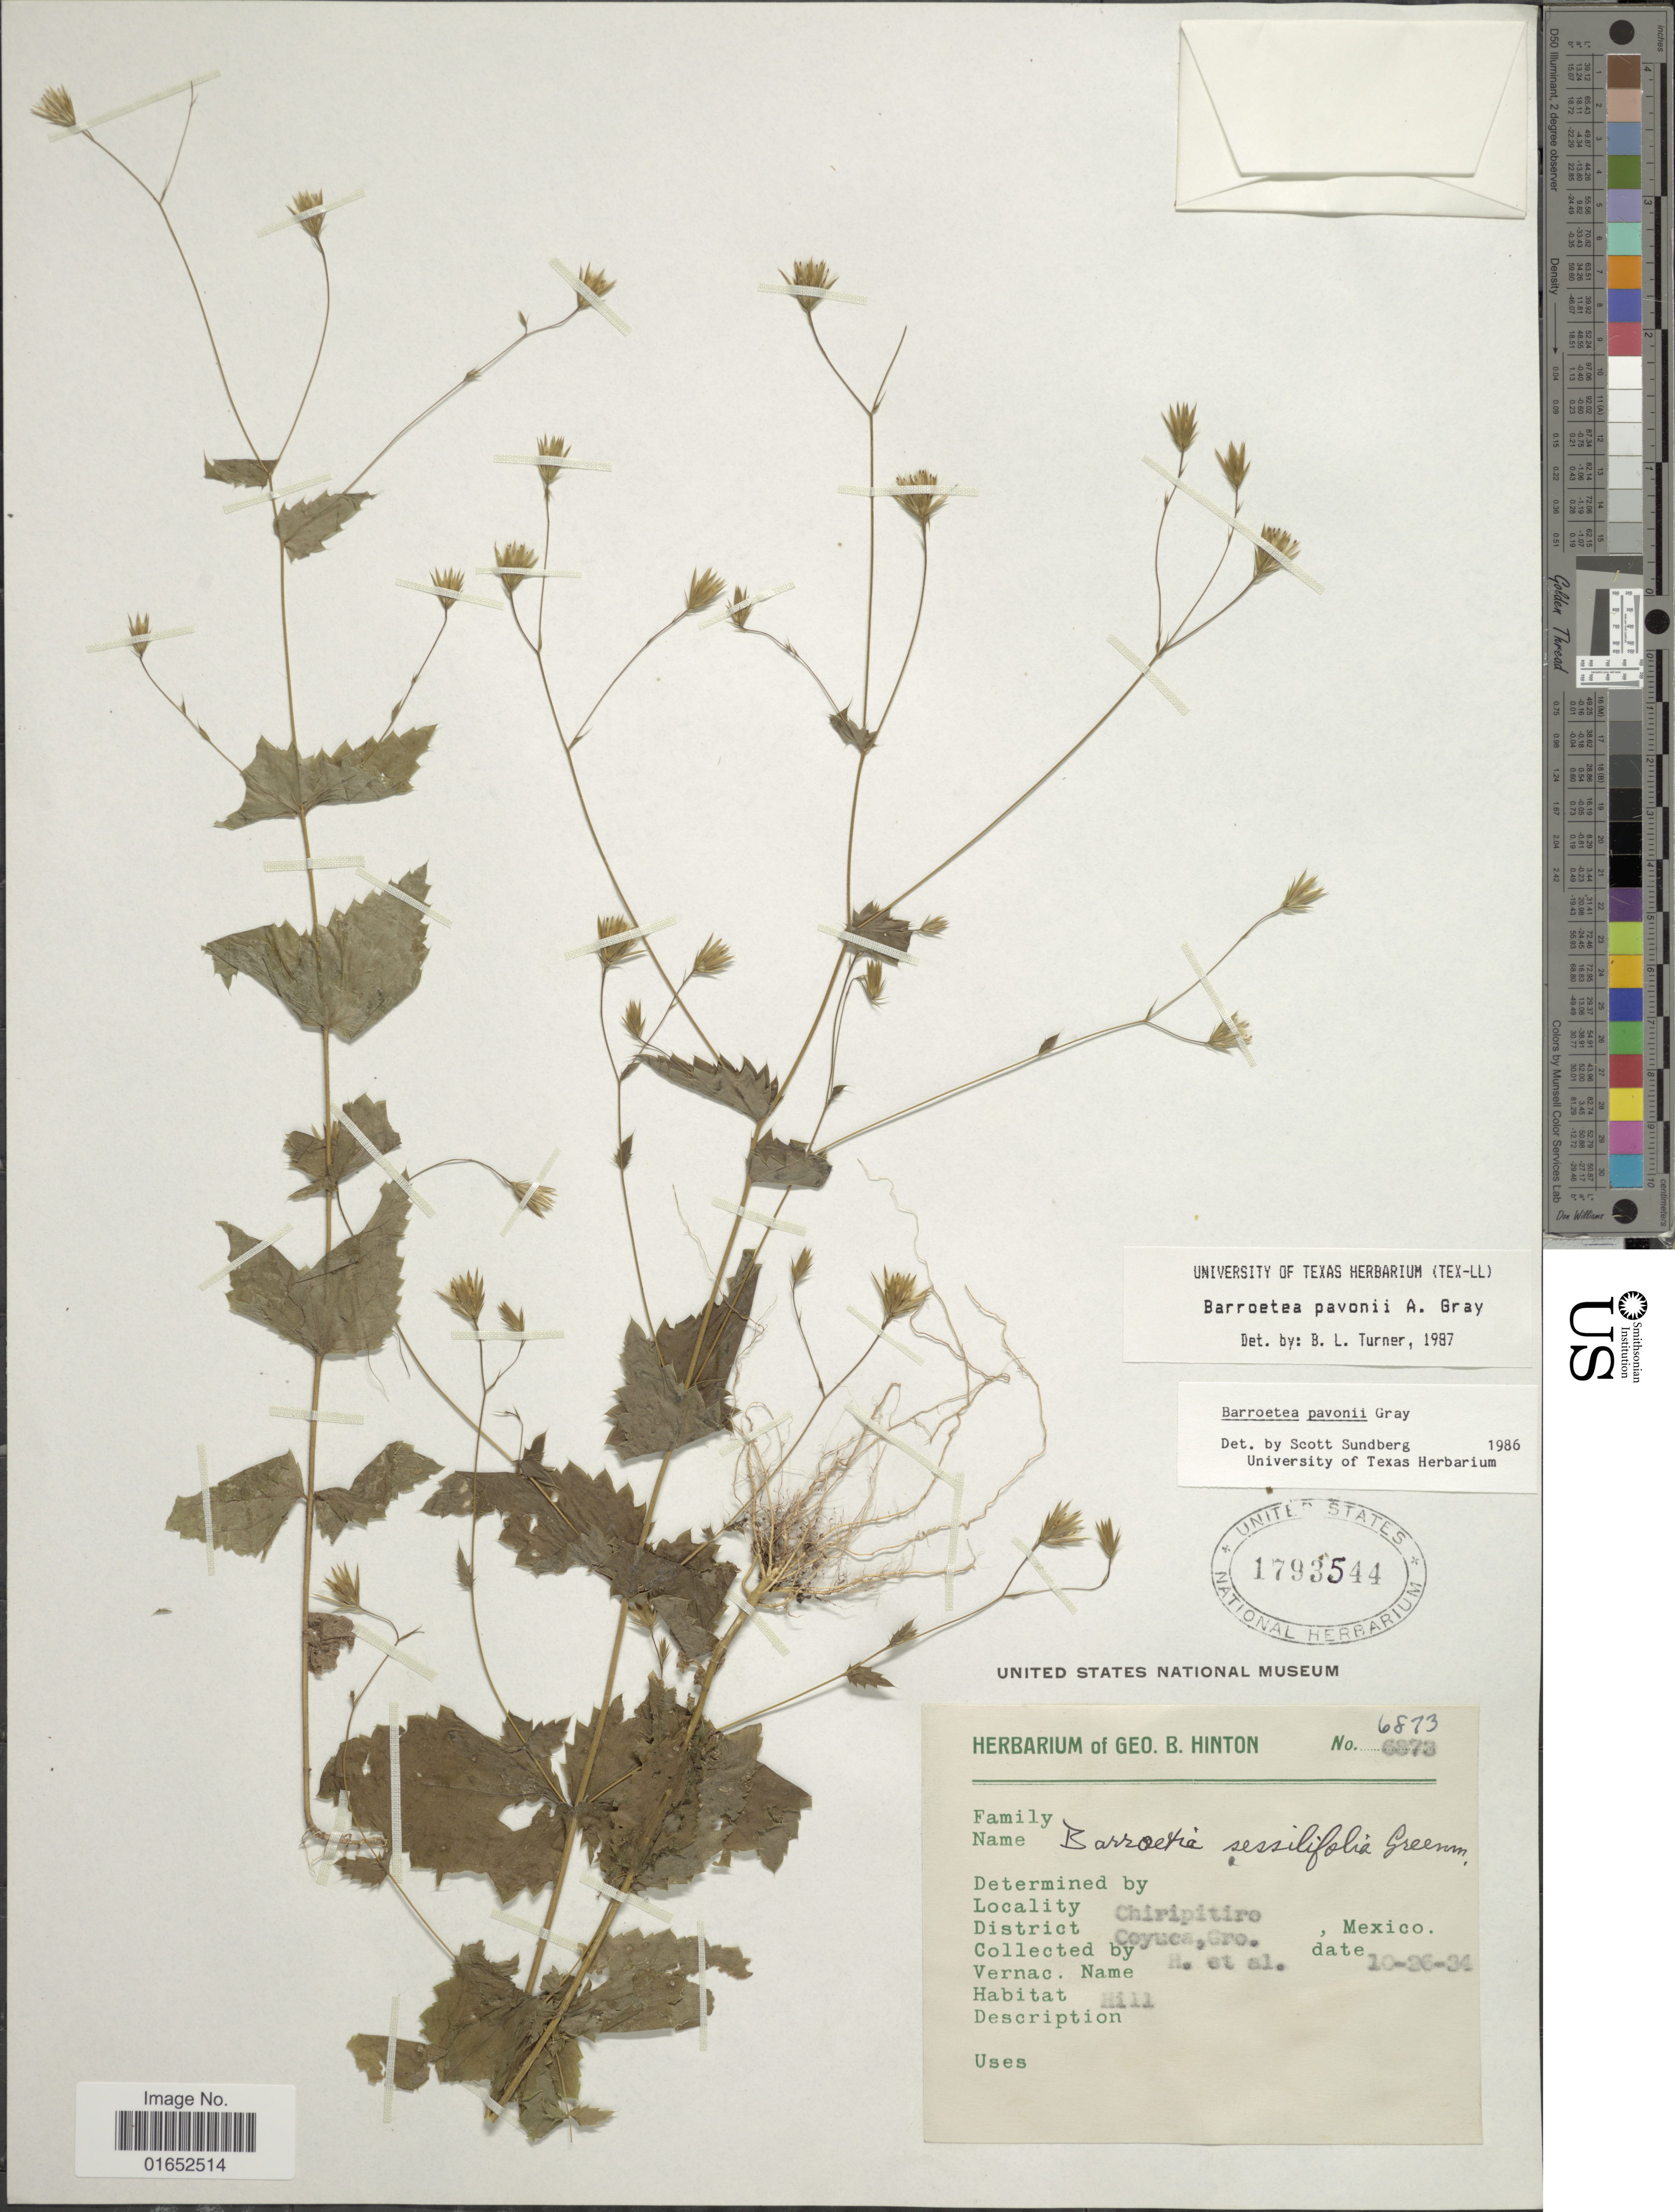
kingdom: Plantae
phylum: Tracheophyta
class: Magnoliopsida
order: Asterales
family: Asteraceae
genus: Barroetea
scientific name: Barroetea pavonii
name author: A. Gray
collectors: G. B. Hinton & et al.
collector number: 6873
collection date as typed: Transcribed d/m/y: 26/10/34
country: Mexico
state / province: Guerrero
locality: Chiripitiro, District Coyuca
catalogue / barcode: US 1793544